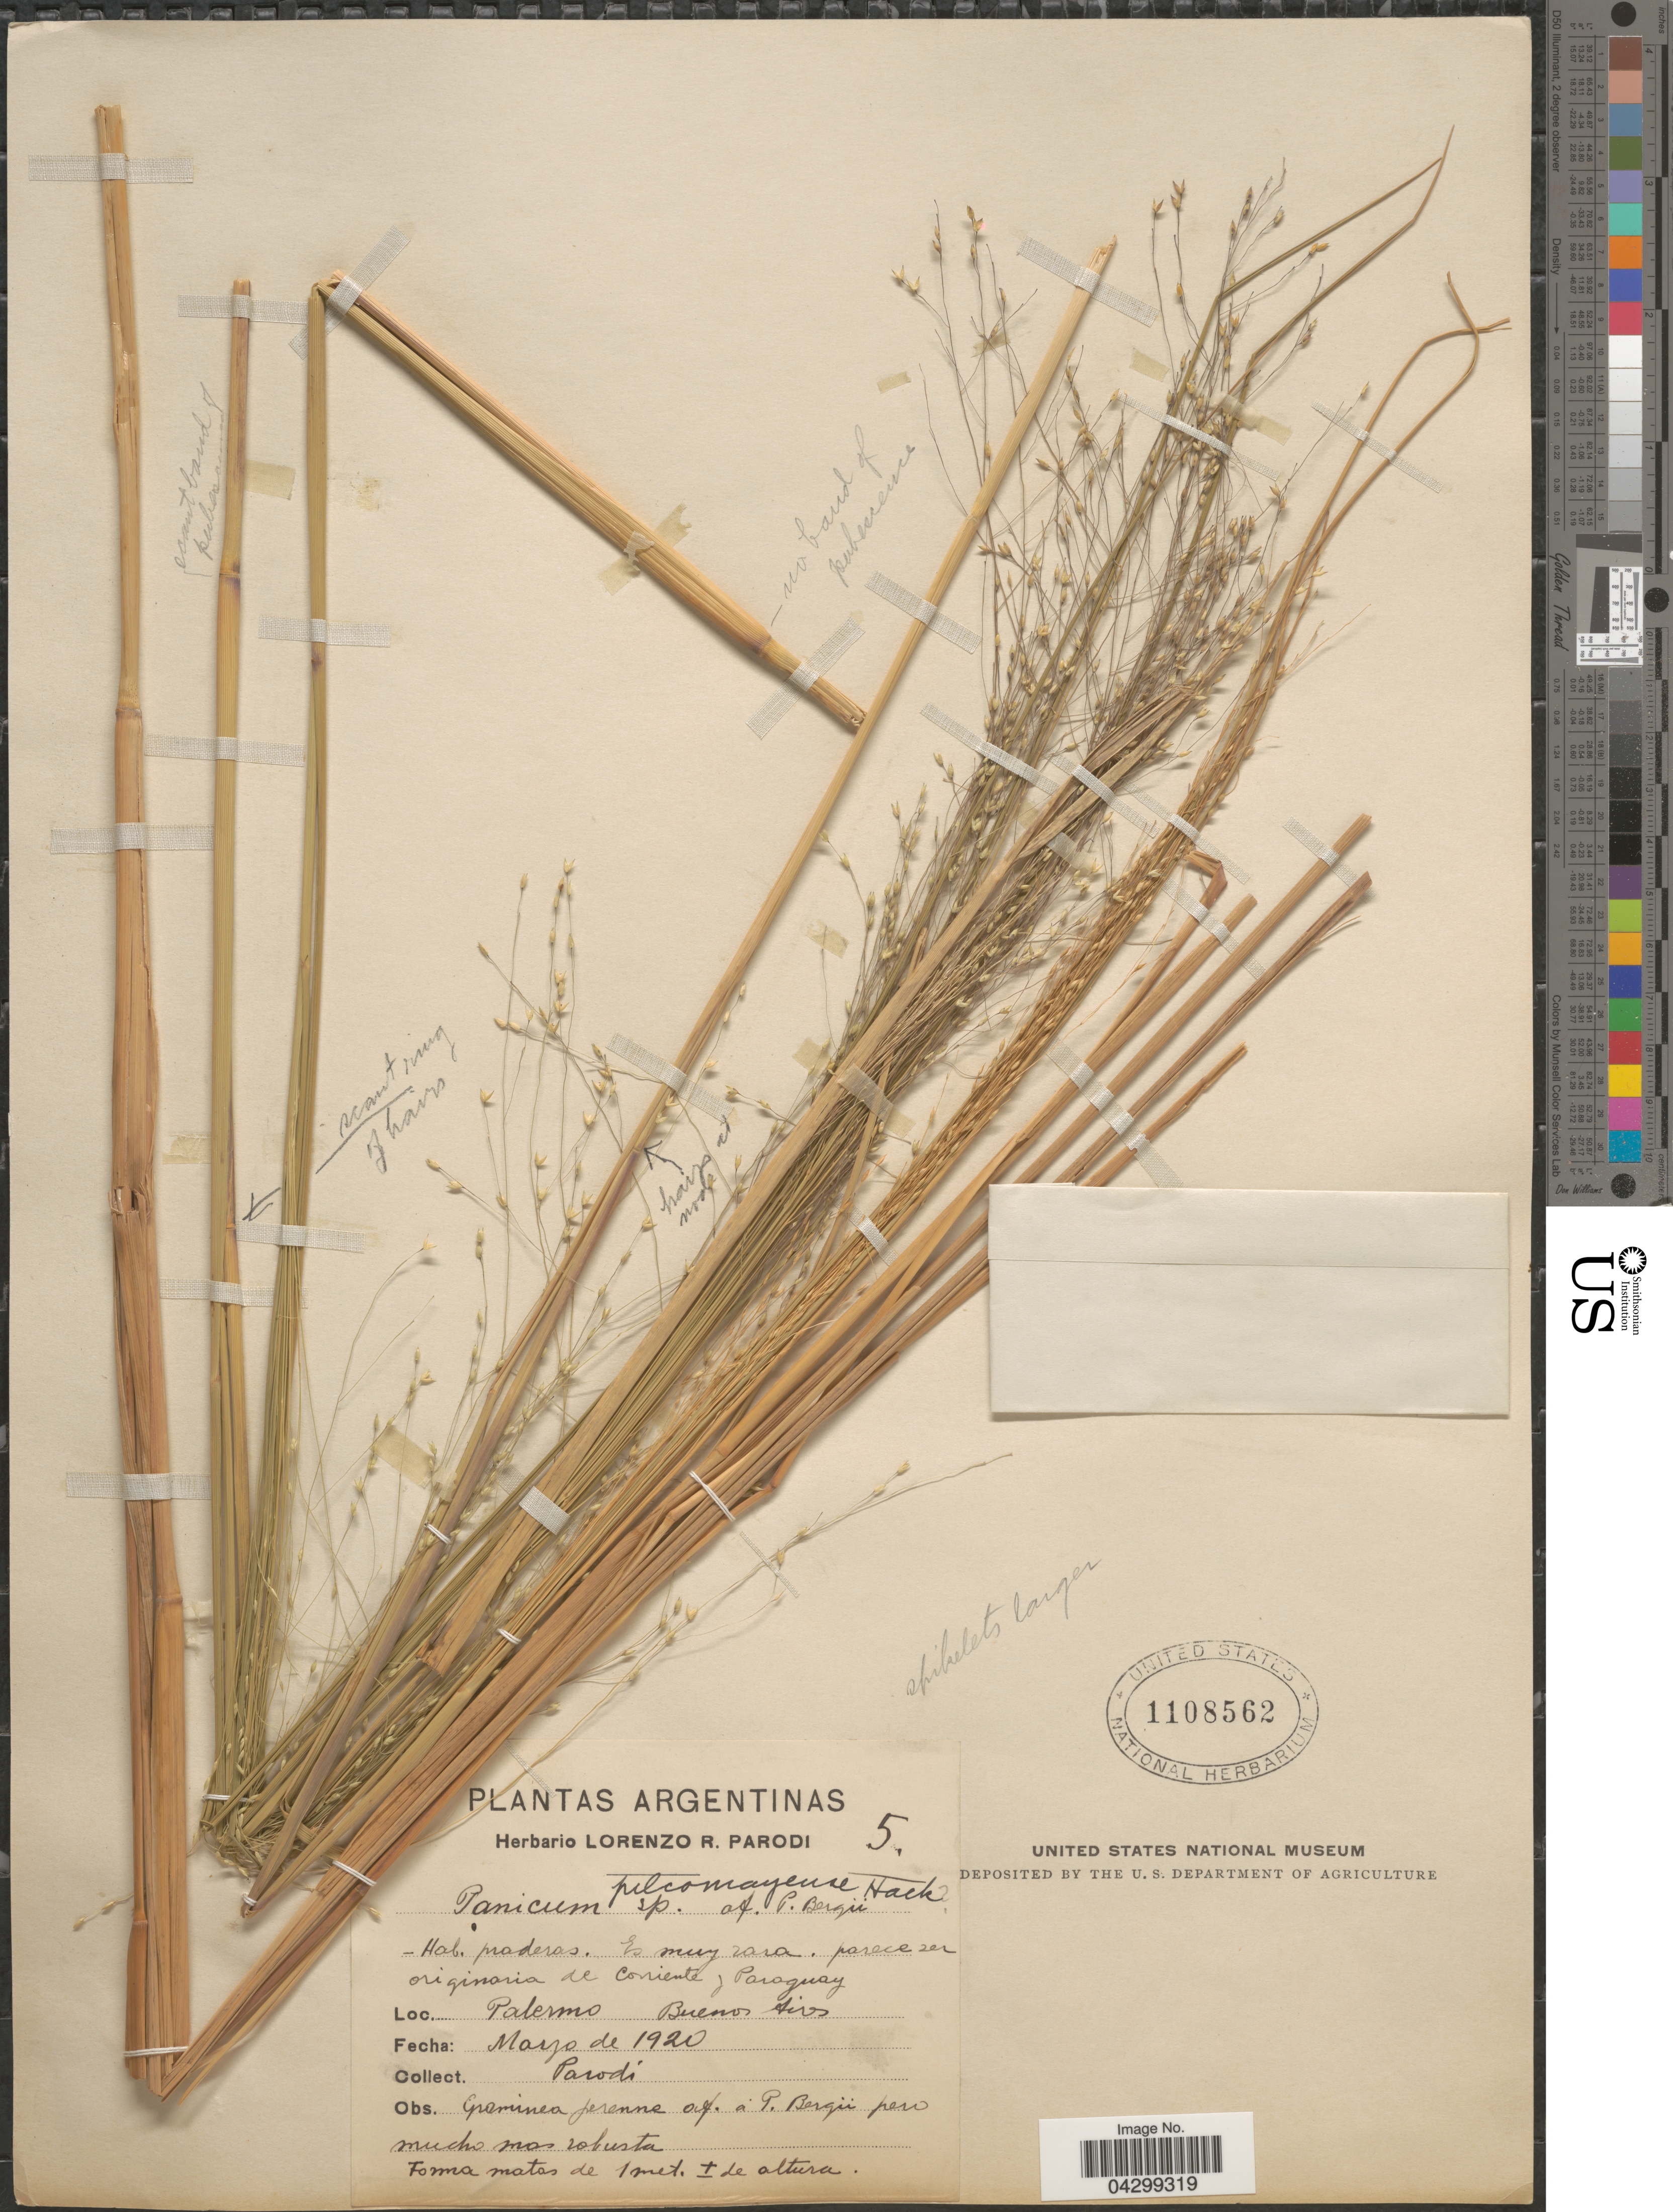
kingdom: Plantae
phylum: Tracheophyta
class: Liliopsida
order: Poales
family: Poaceae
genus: Panicum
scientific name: Panicum bergii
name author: Arechav.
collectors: L. R. Parodi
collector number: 5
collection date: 1920-03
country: Argentina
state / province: Buenos Aires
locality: Palermo.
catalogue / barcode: US 1108562